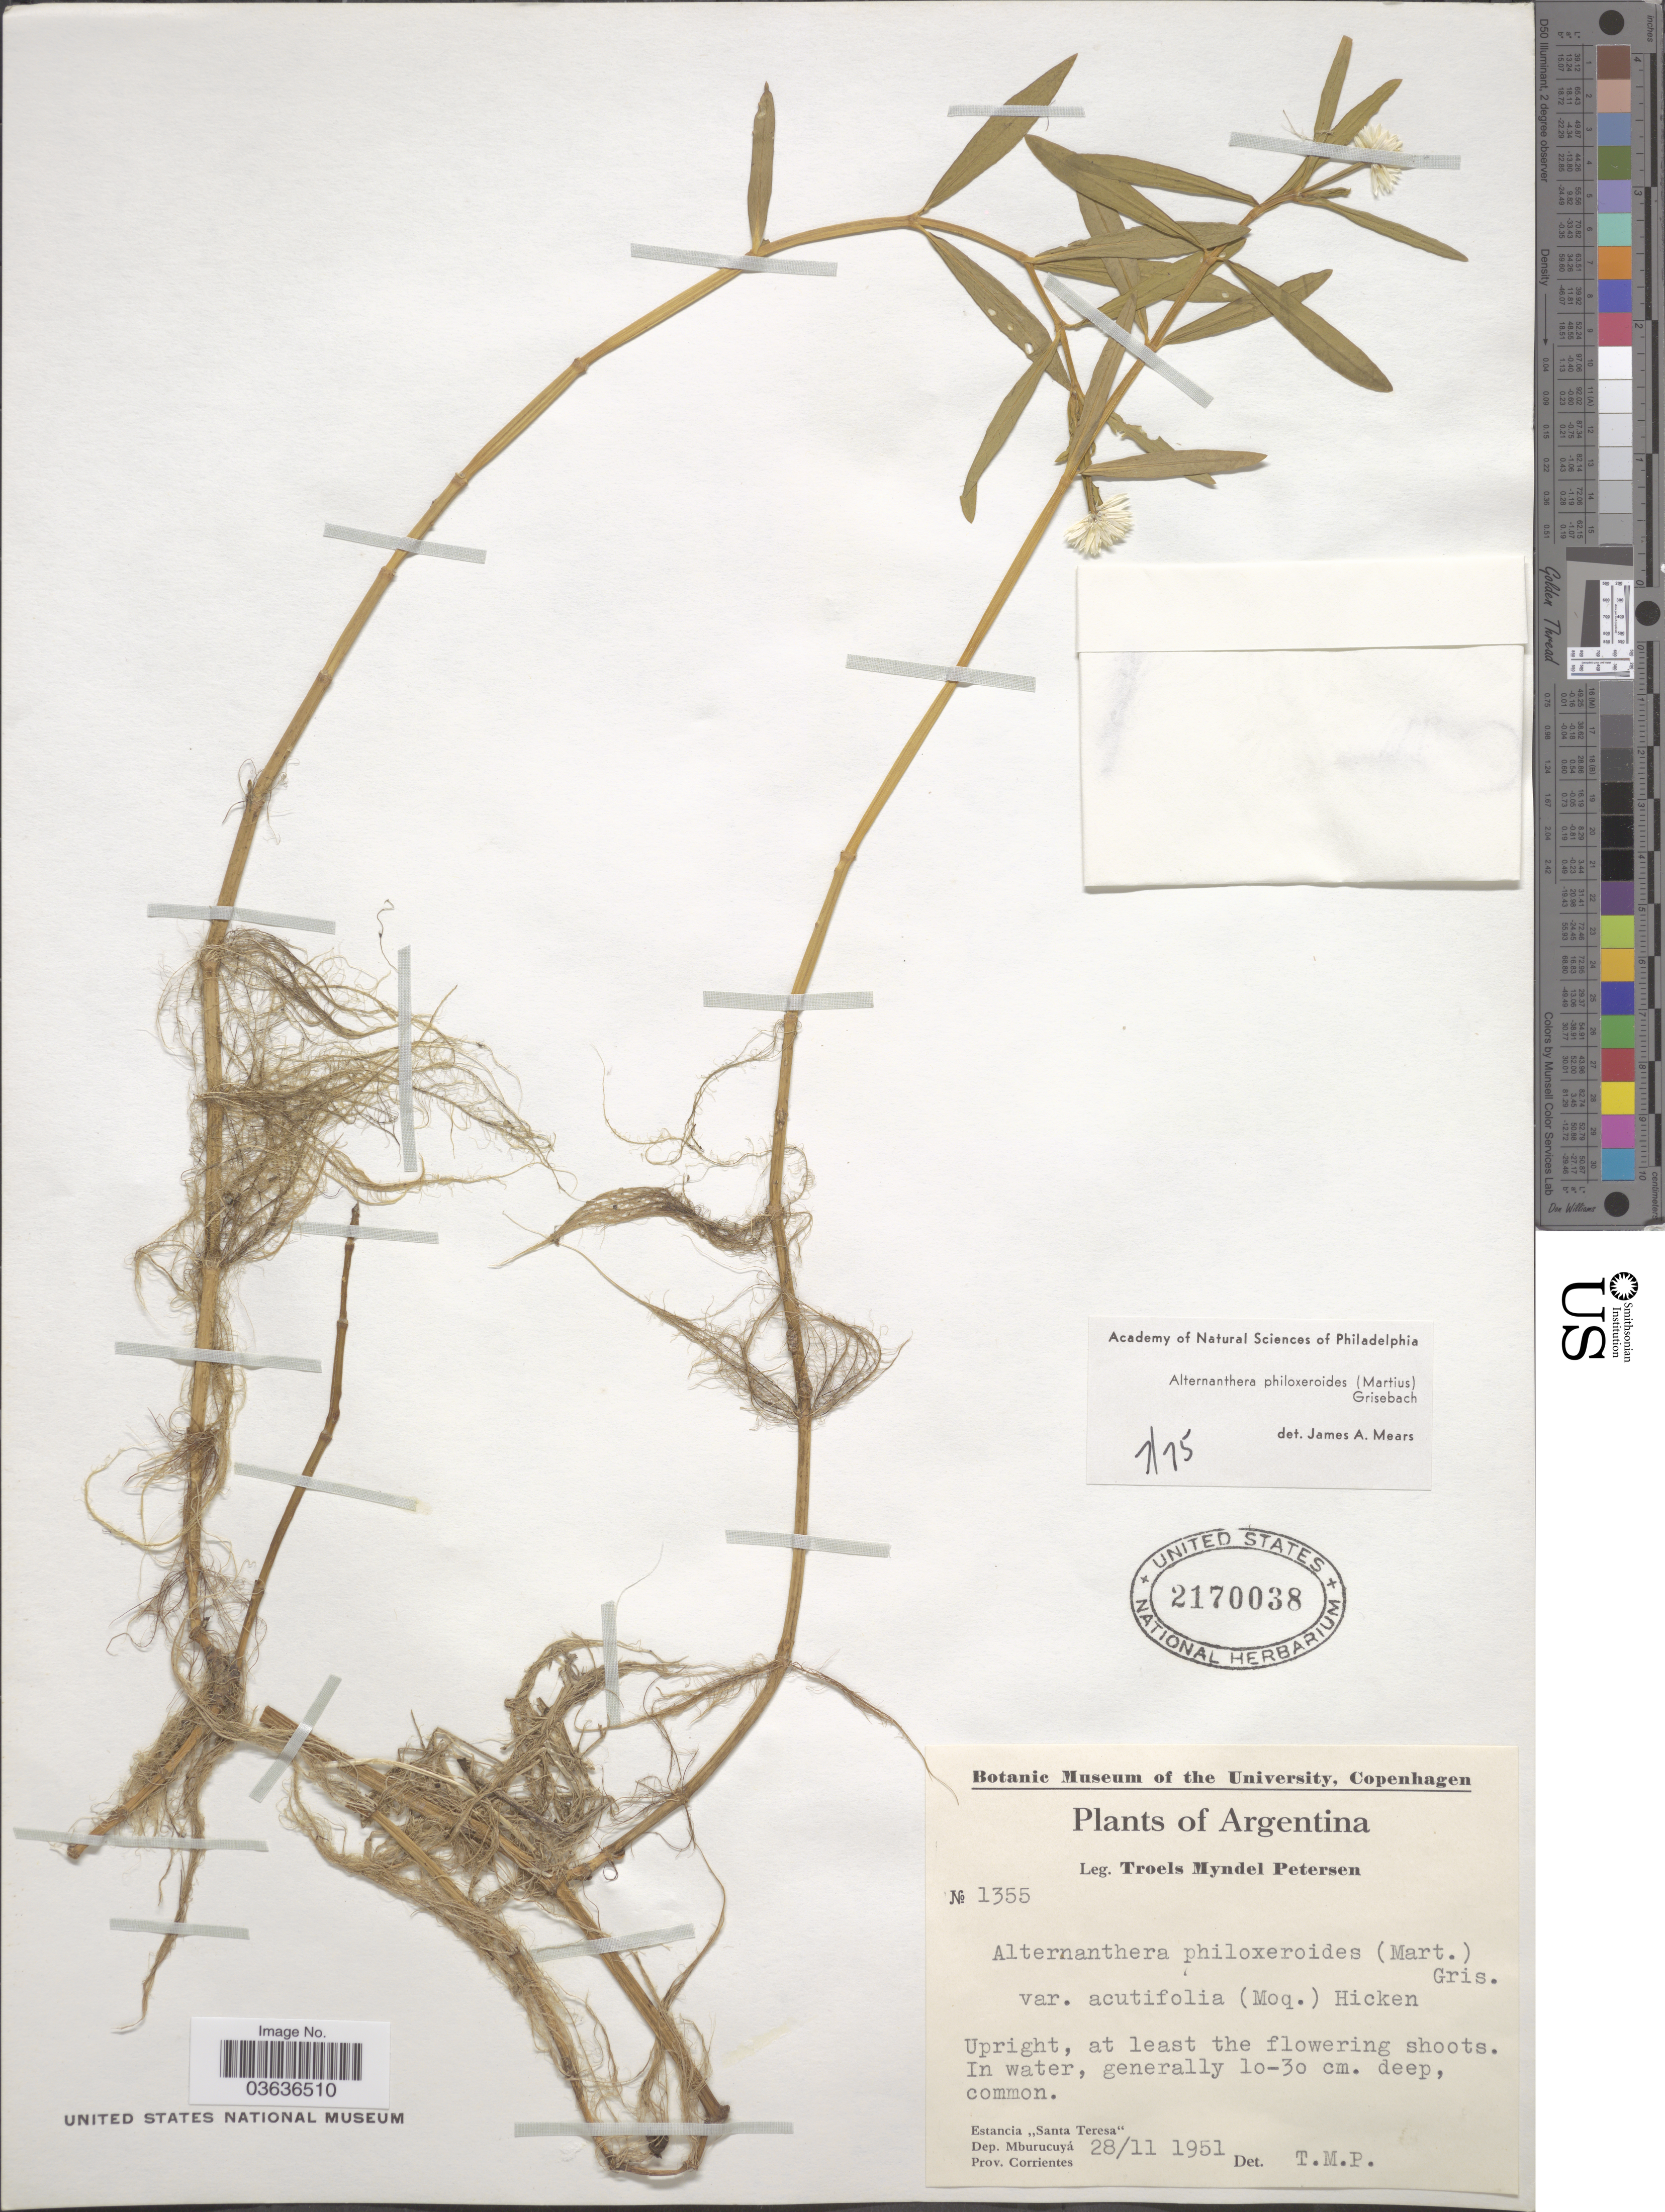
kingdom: Plantae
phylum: Tracheophyta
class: Magnoliopsida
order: Caryophyllales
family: Amaranthaceae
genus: Alternanthera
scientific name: Alternanthera philoxeroides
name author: (Mart.) Griseb.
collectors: T. M. Petersen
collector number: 1355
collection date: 1951-11-28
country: Argentina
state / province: Corrientes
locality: Estancia "Santa Teresa". Dep. Mburucuyá.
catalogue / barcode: US 2170038